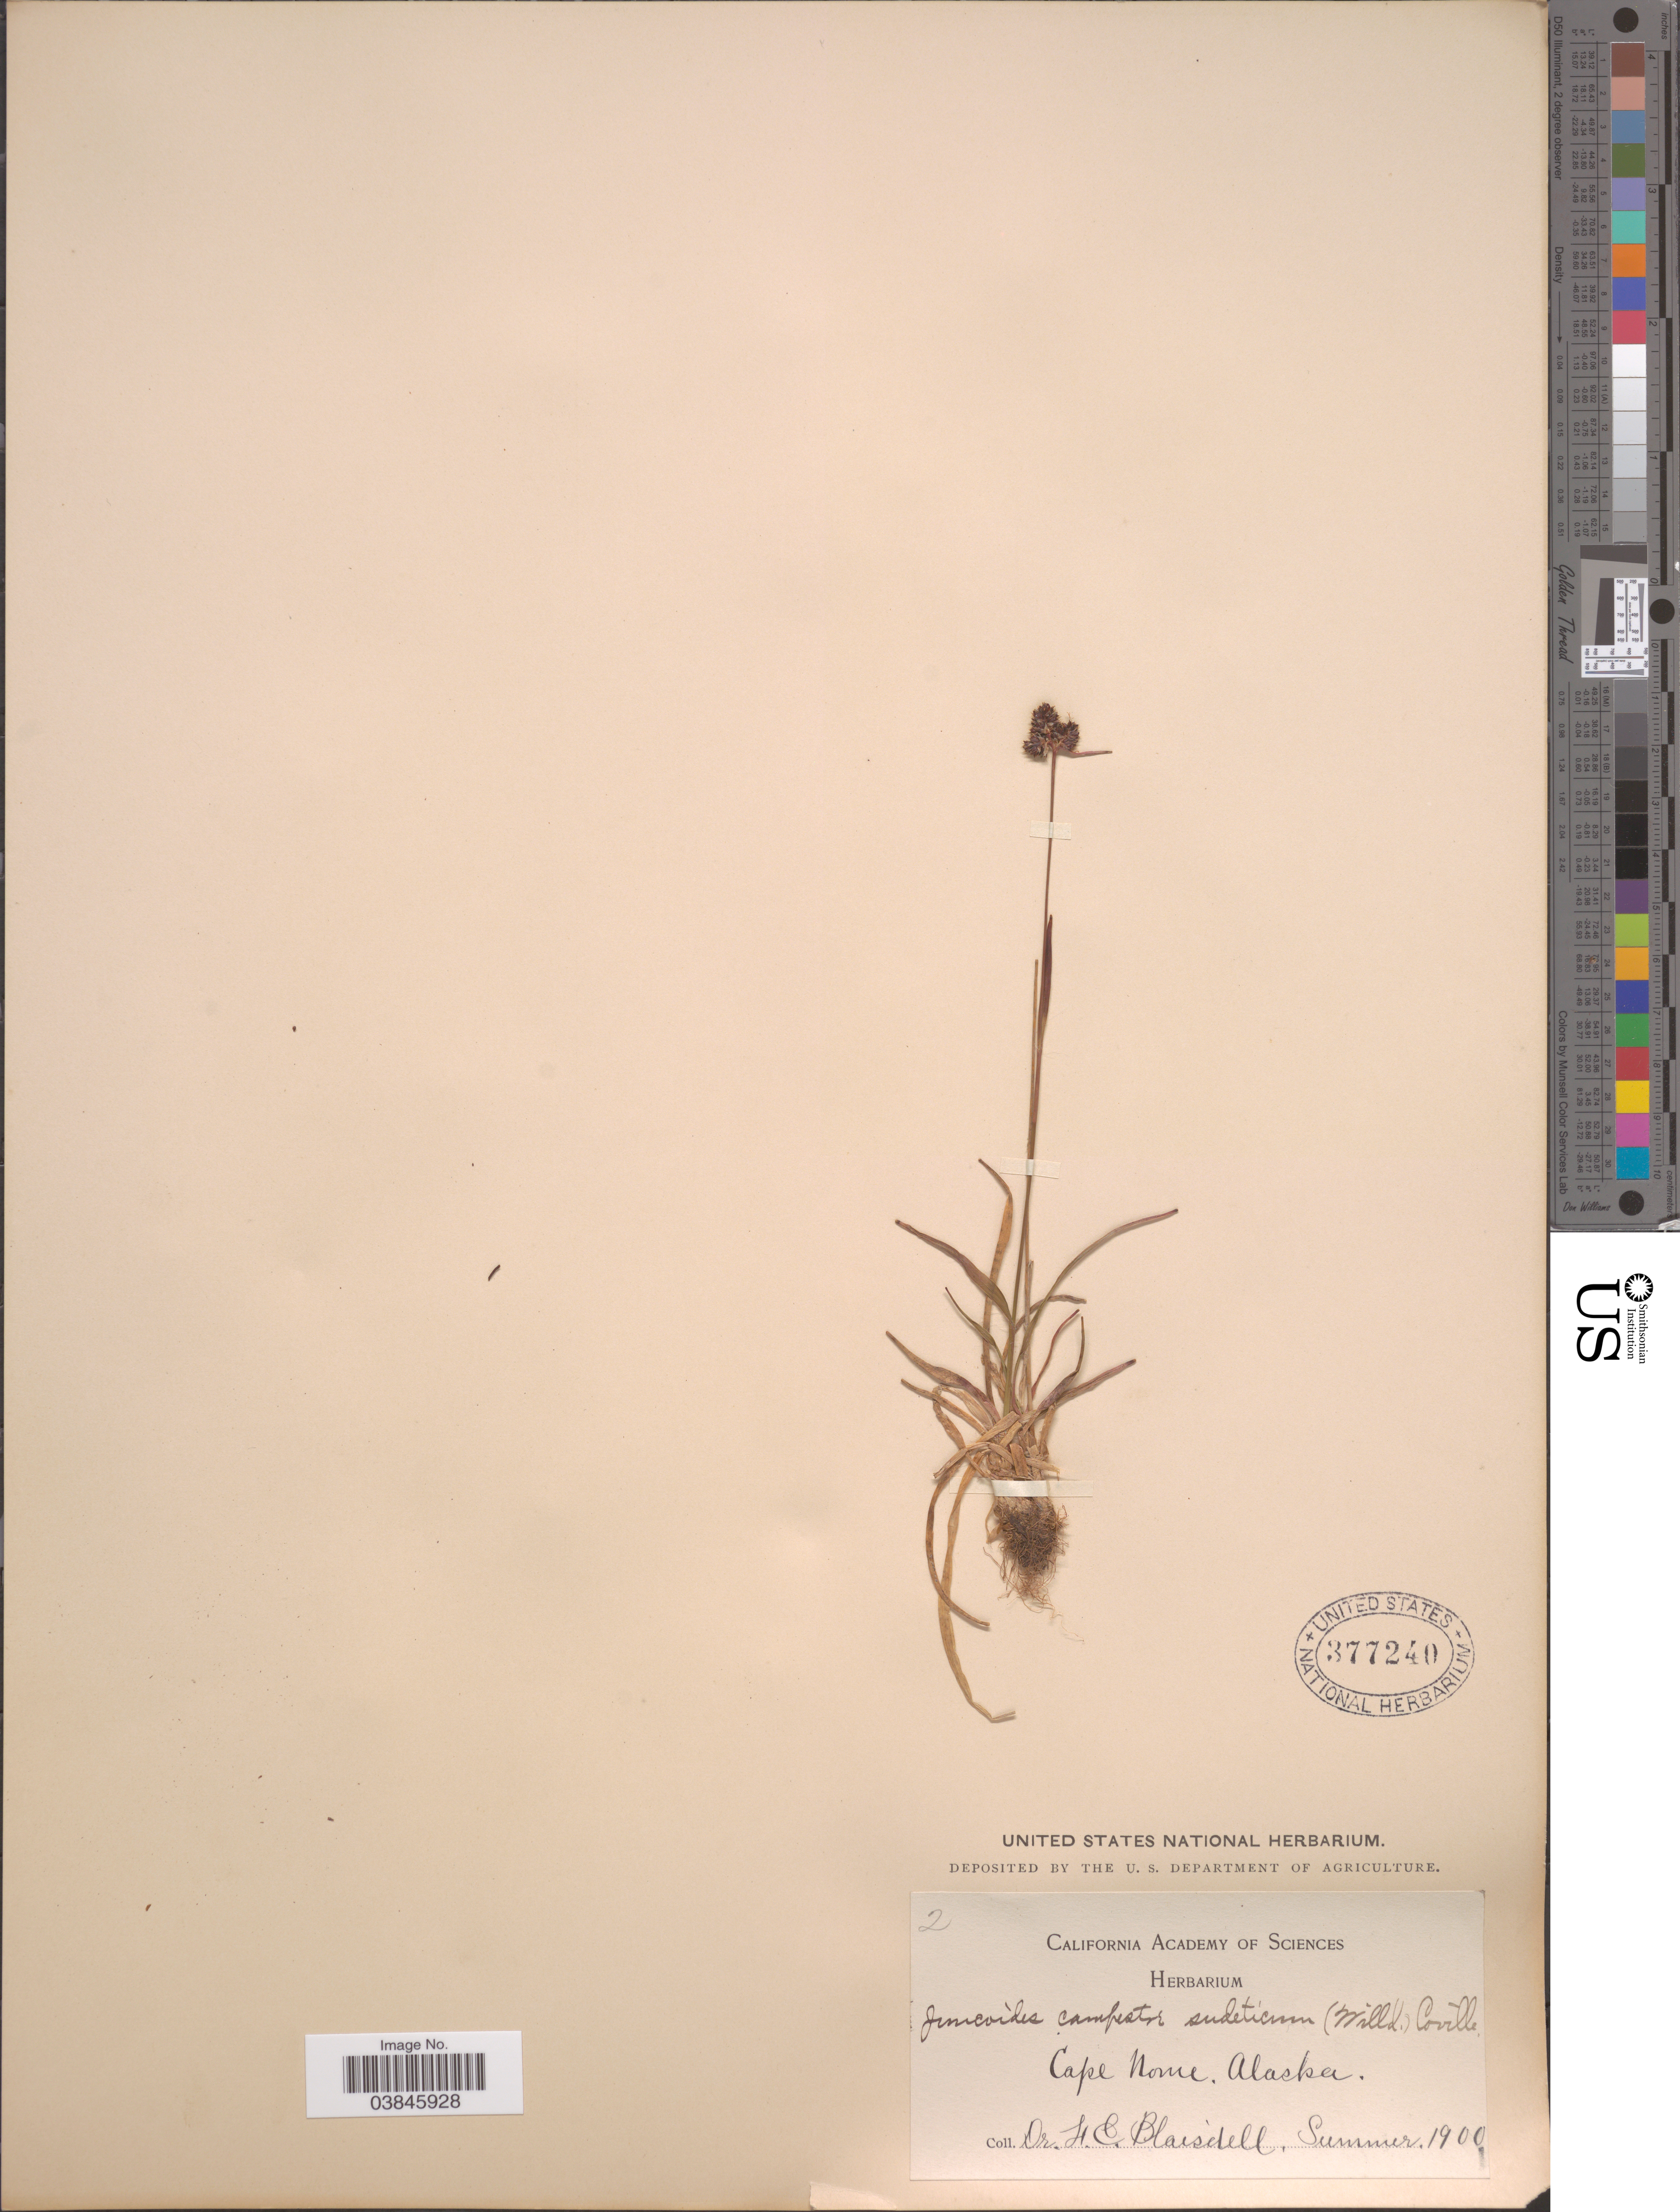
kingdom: Plantae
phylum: Tracheophyta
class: Liliopsida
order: Poales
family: Juncaceae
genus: Luzula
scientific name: Luzula multiflora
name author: (Ehrh.) Lej.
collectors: F. Blaisdell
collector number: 2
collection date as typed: Summer 1900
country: United States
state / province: Alaska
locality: Cape Nome.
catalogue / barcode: US 377240